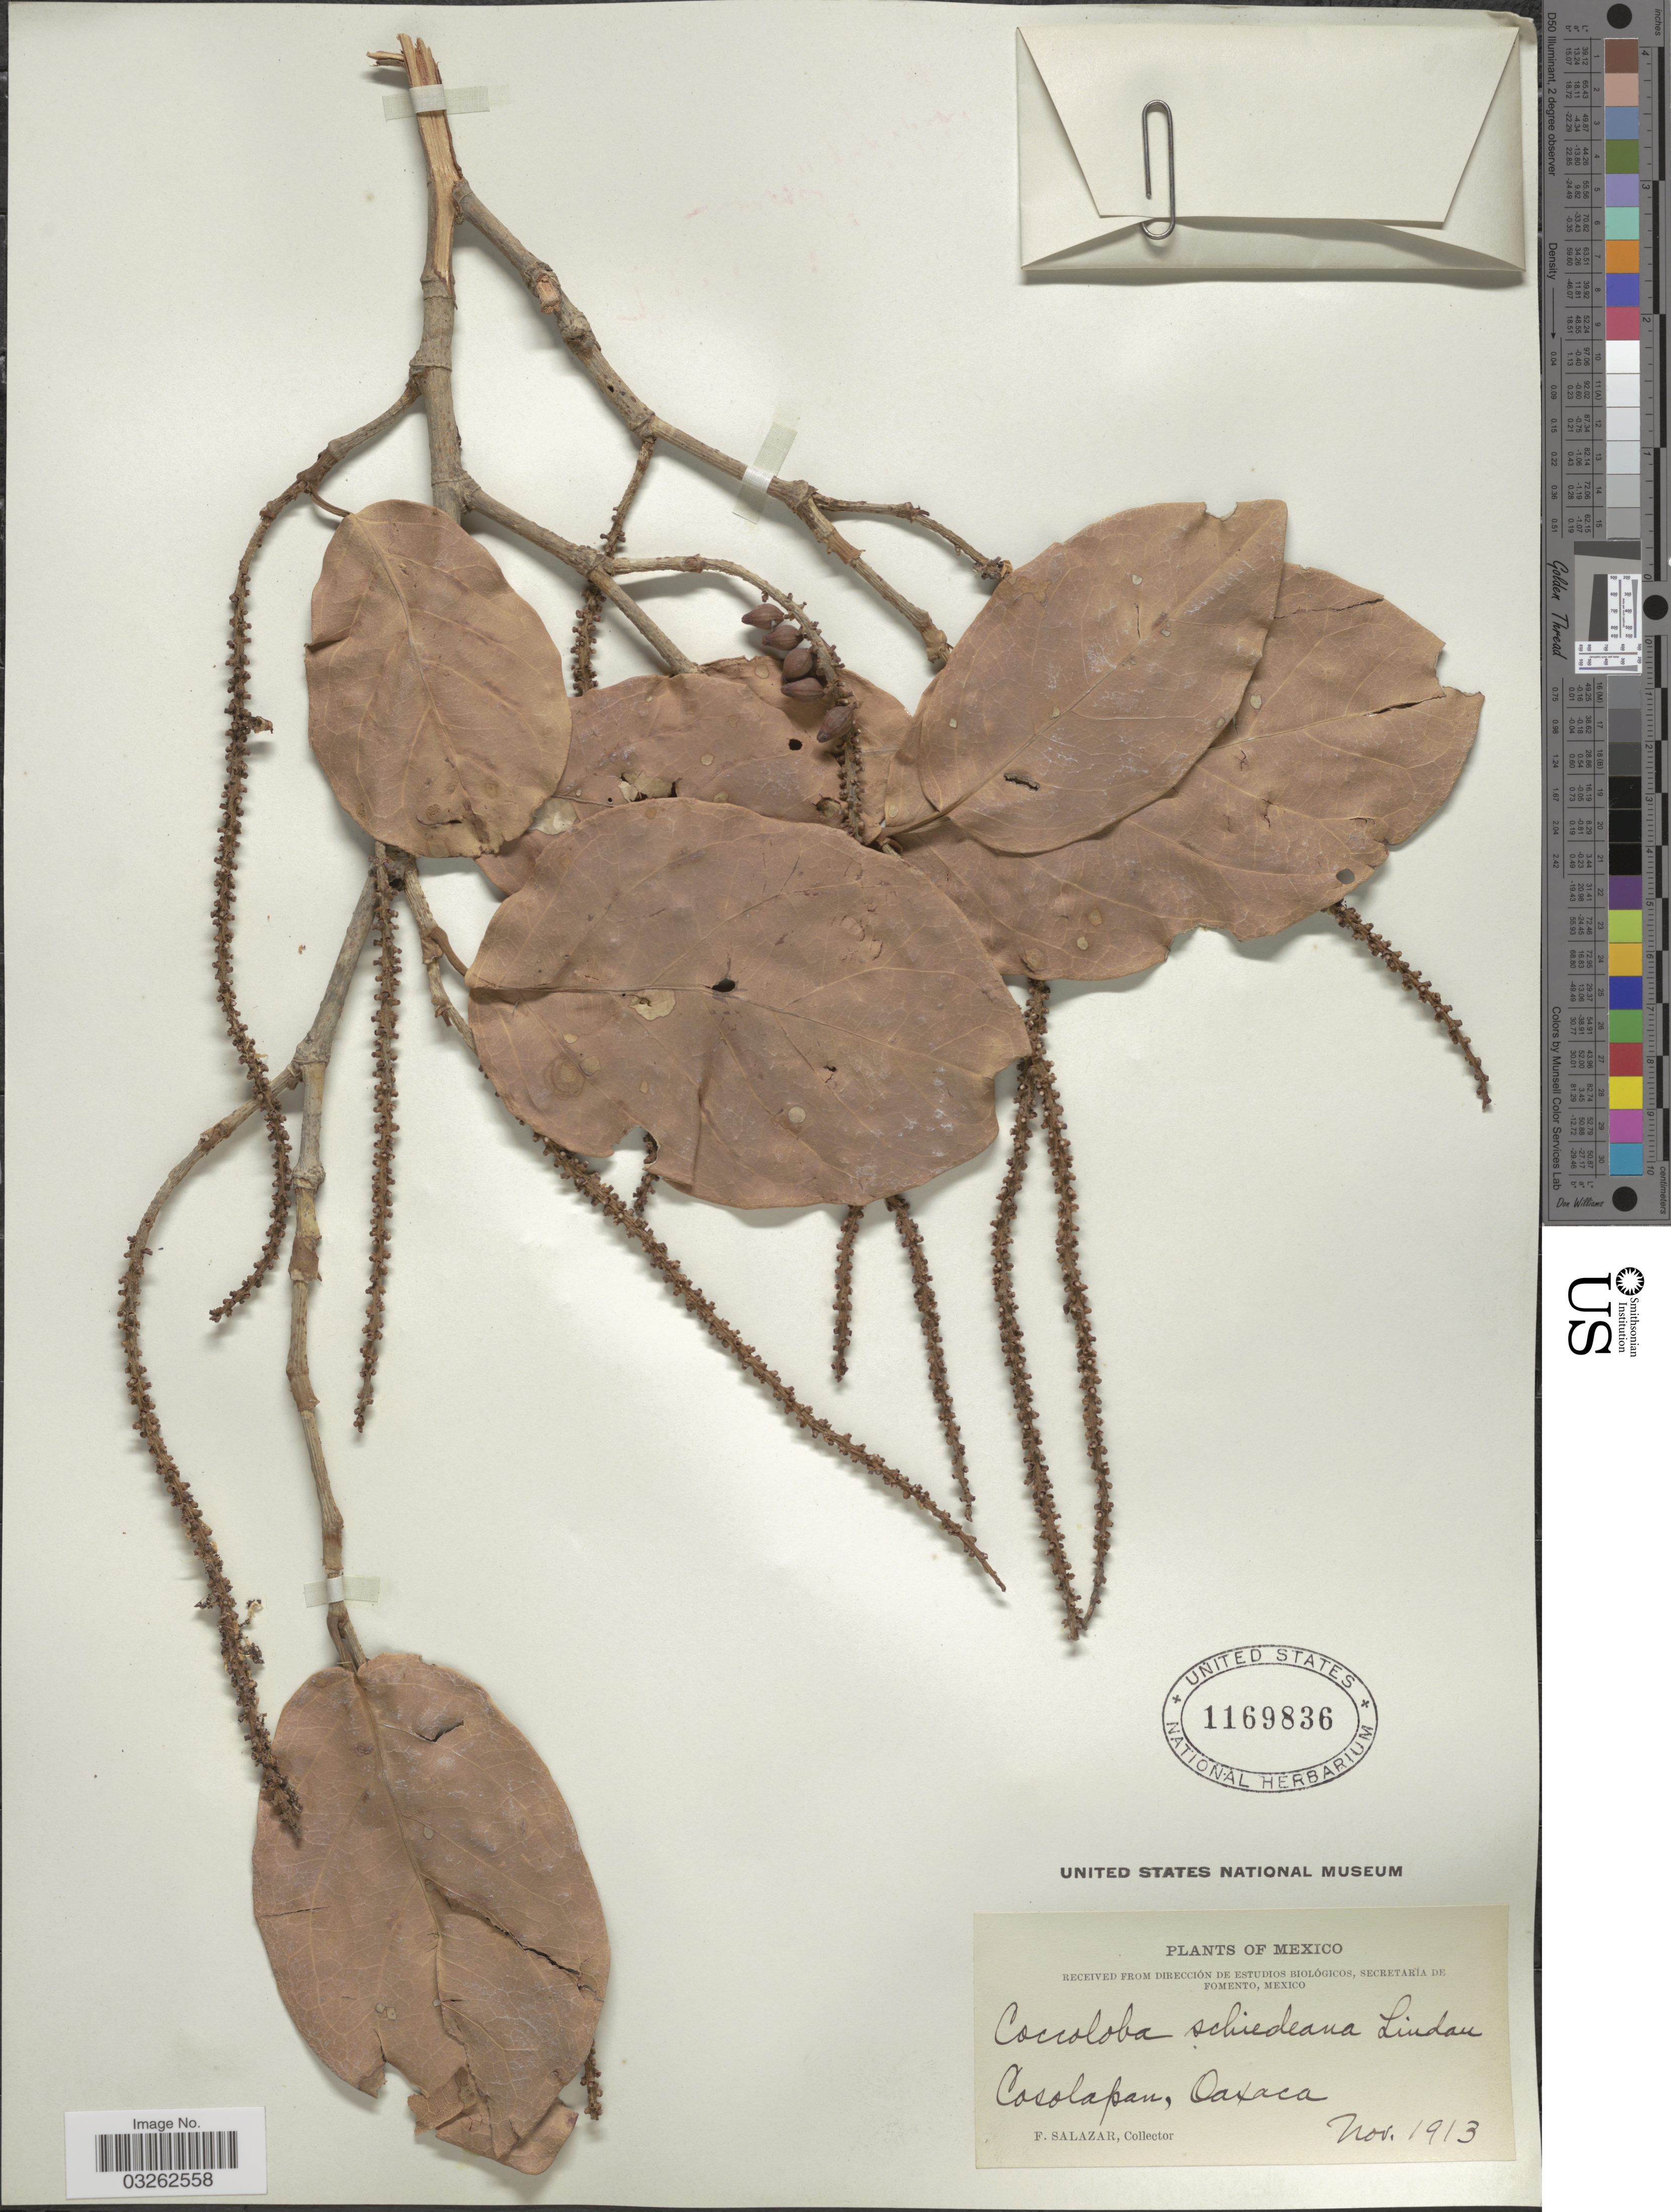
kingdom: Plantae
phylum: Tracheophyta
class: Magnoliopsida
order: Caryophyllales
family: Polygonaceae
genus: Coccoloba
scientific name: Coccoloba barbadensis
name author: Jacq.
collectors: F. Salazar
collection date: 1913-11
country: Mexico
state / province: Oaxaca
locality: Cosolapan.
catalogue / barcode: US 1169836